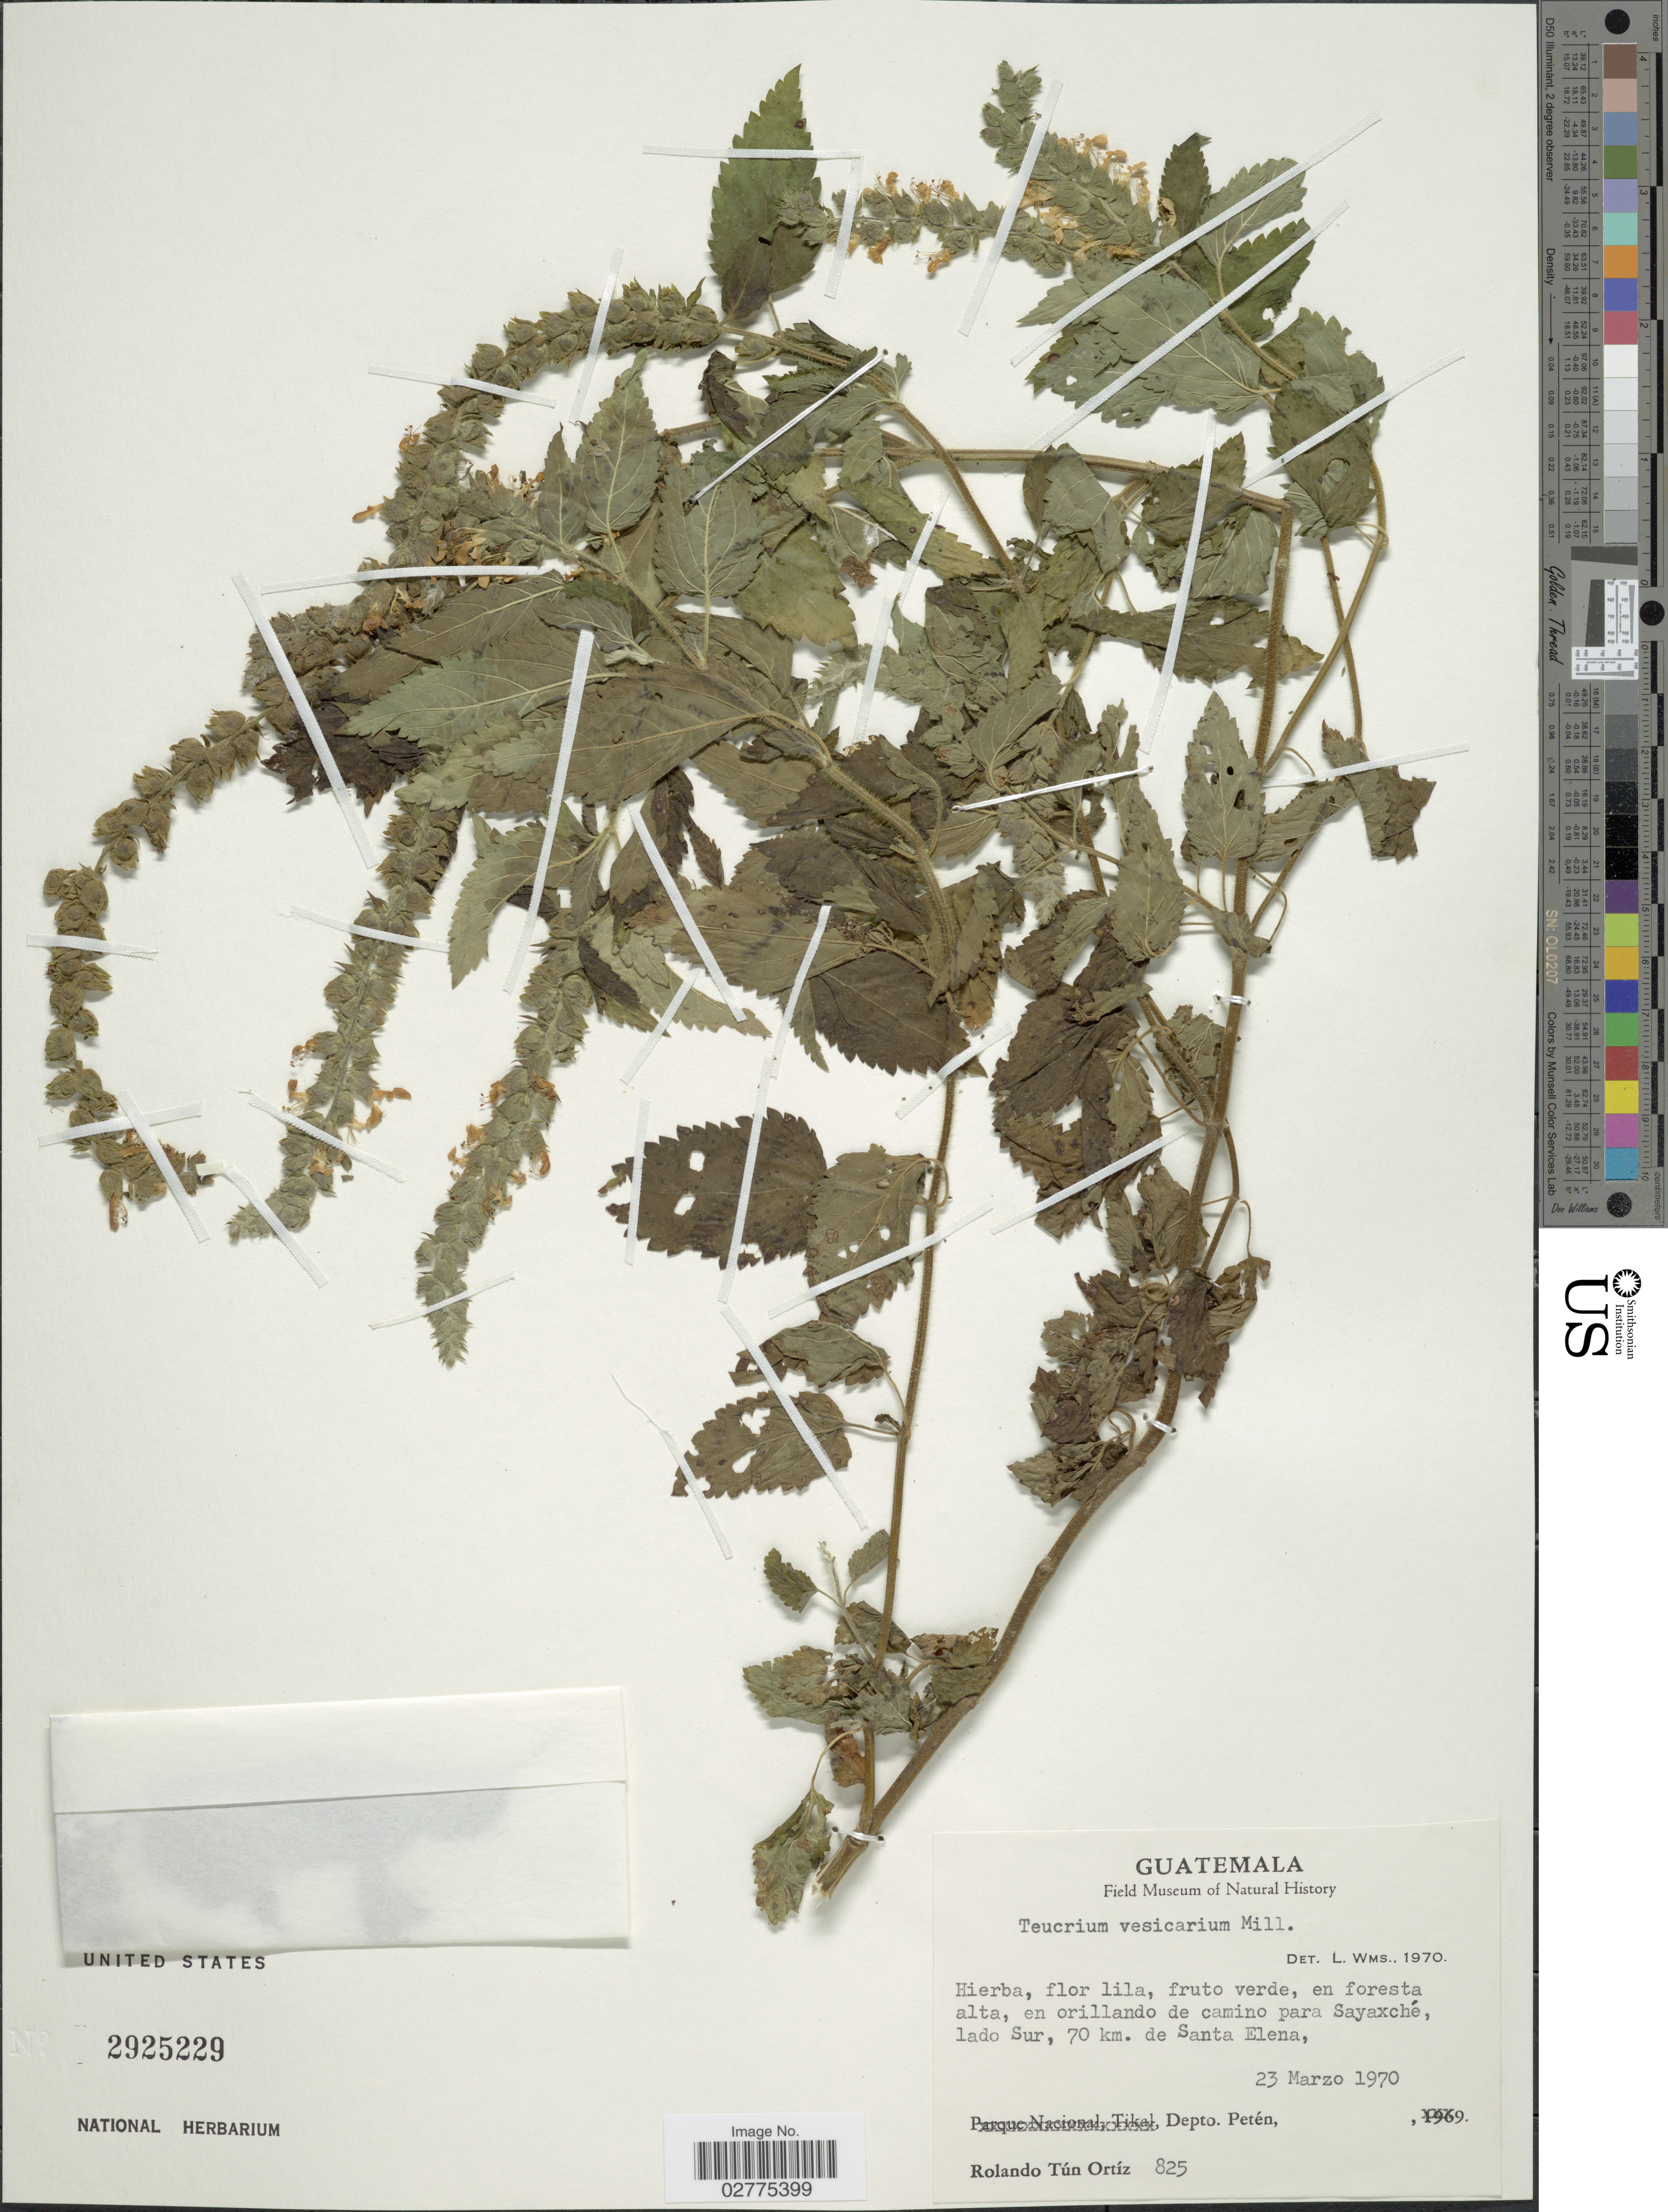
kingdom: Plantae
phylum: Tracheophyta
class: Magnoliopsida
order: Lamiales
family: Lamiaceae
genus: Teucrium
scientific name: Teucrium vesicarium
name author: Mill.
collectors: R. T. Ortíz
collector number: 825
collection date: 1970-03-23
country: Guatemala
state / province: El Petén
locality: En orillando de camino para Sayaxché, lado Sur, 70 km. de Sante Elena, Depto. Petén.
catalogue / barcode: US 2925229